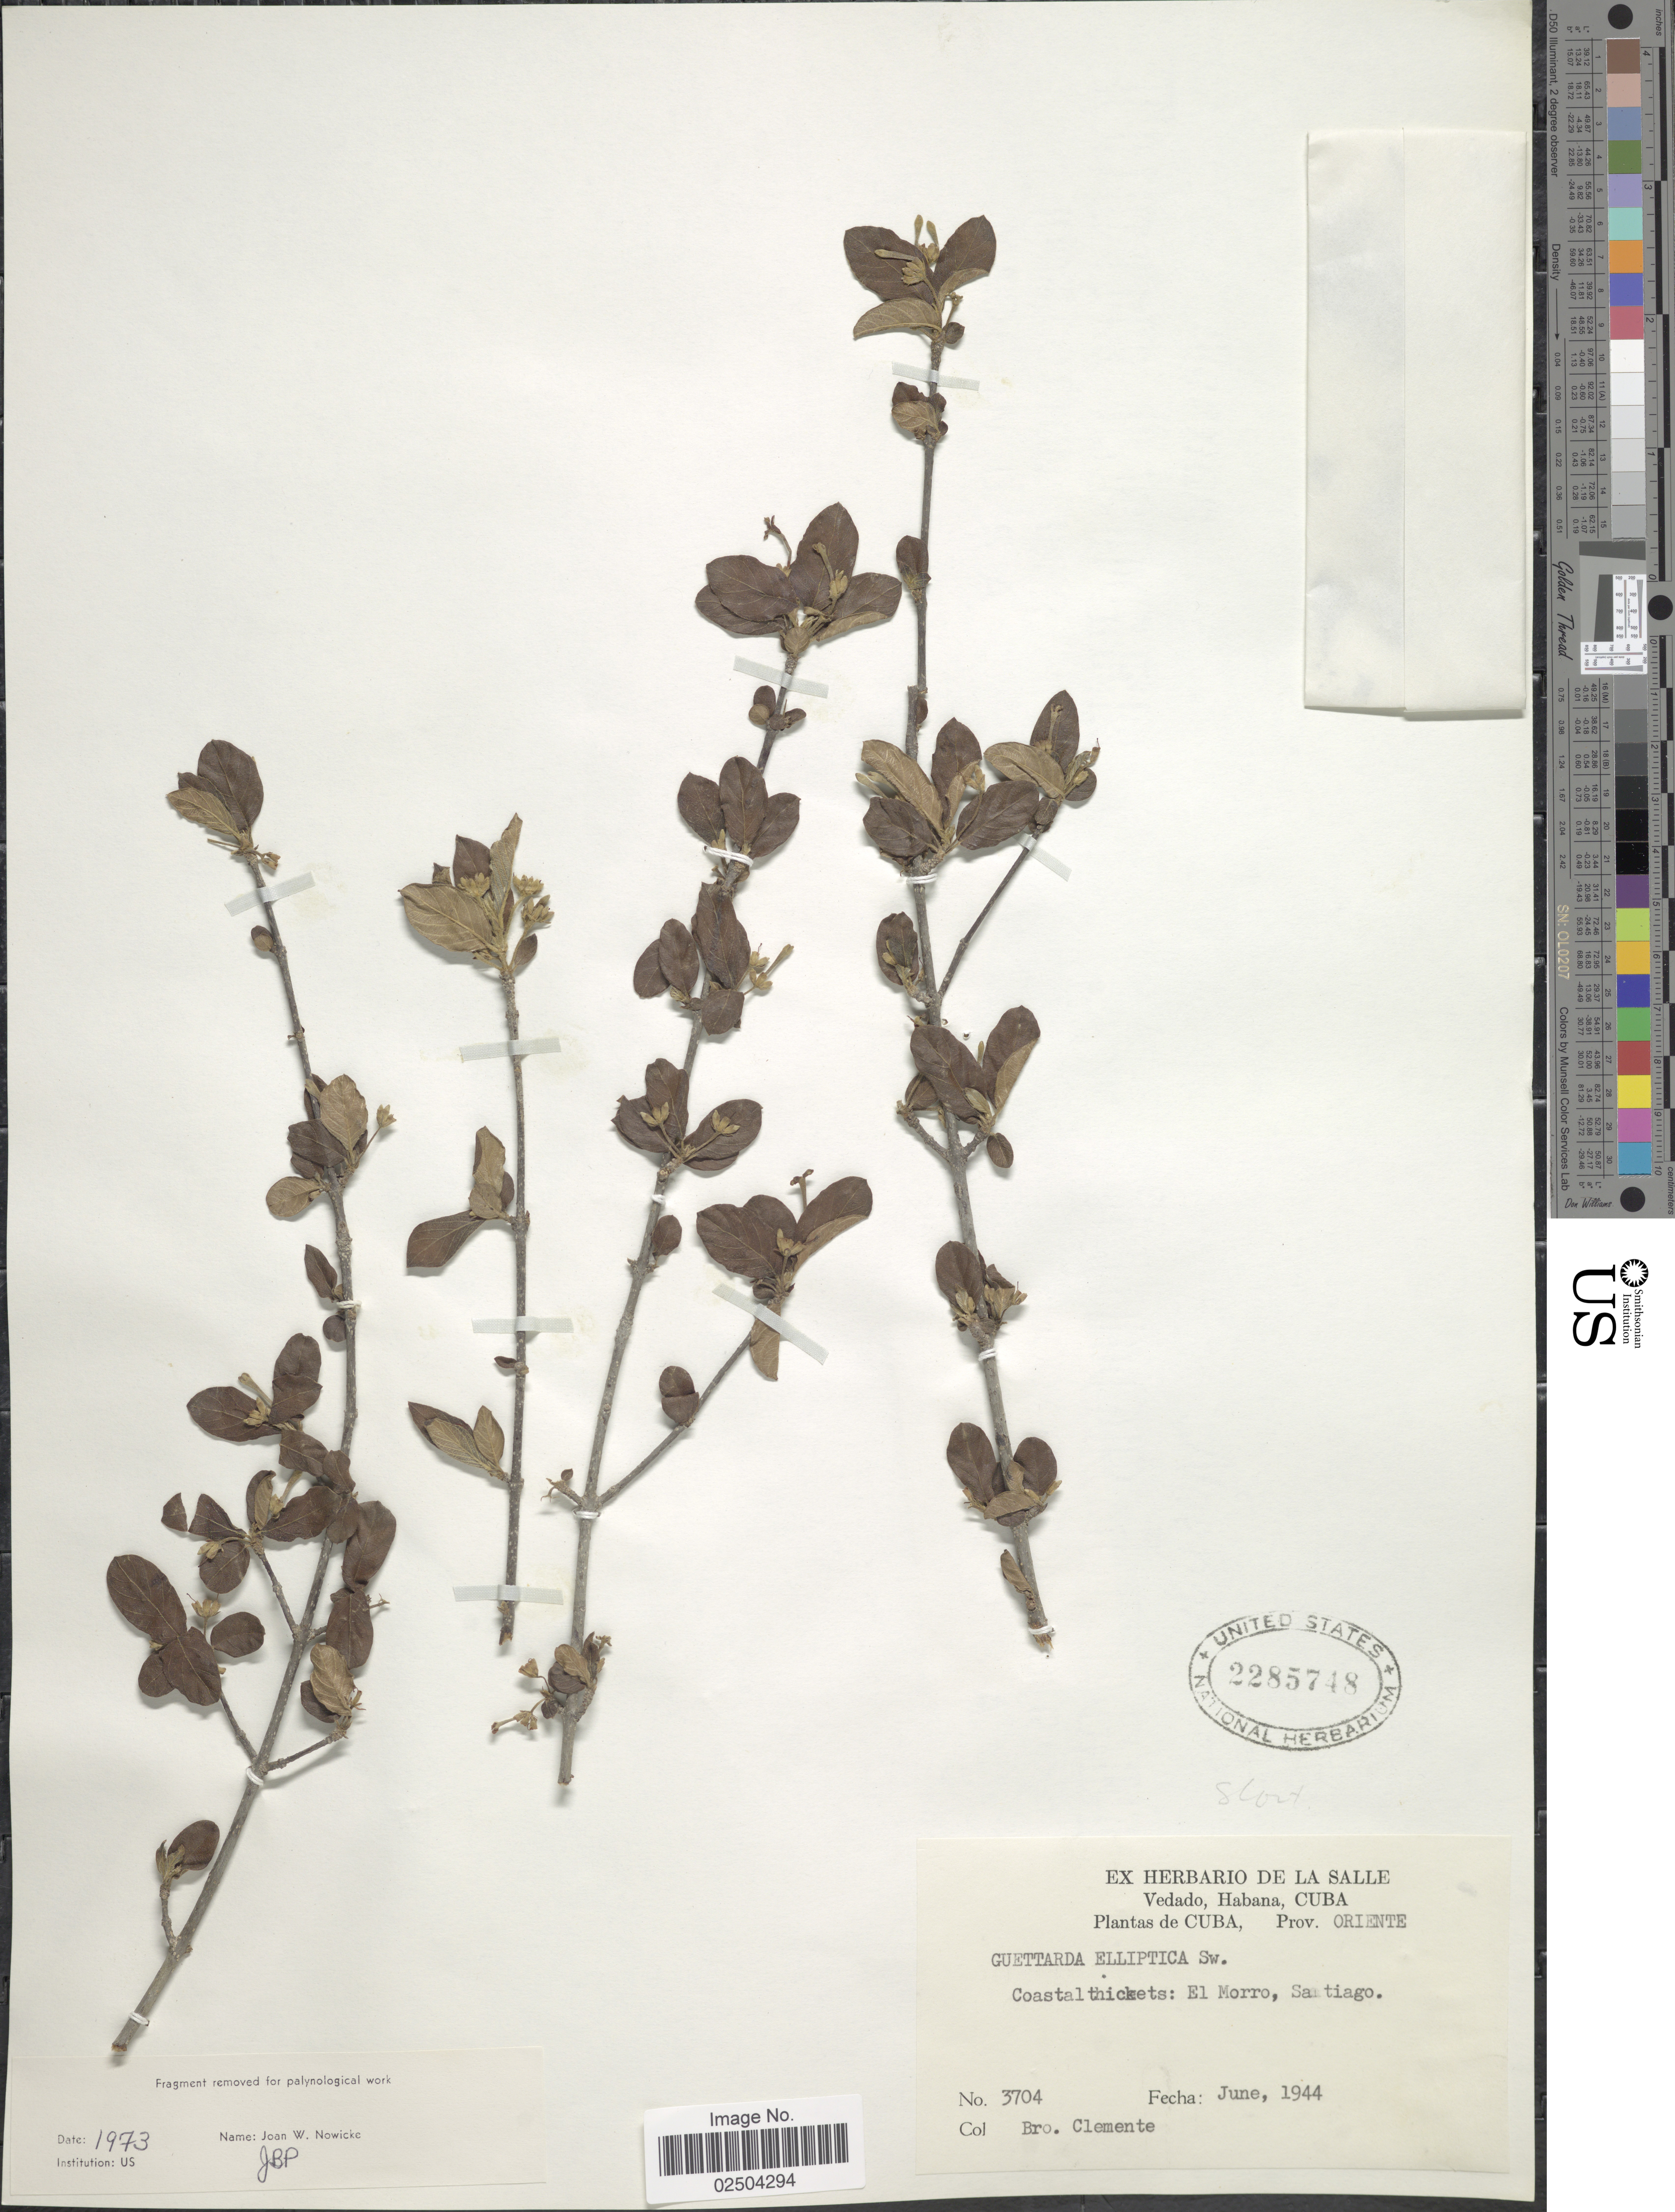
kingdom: Plantae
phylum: Tracheophyta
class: Magnoliopsida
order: Gentianales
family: Rubiaceae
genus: Guettarda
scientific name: Guettarda elliptica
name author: Sw.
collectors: Bro. Clemente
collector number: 3704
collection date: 1944-06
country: Cuba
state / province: Oriente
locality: Prov. Oriente, Coastal Thickets, El Morro, Santiago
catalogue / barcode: US 2285748